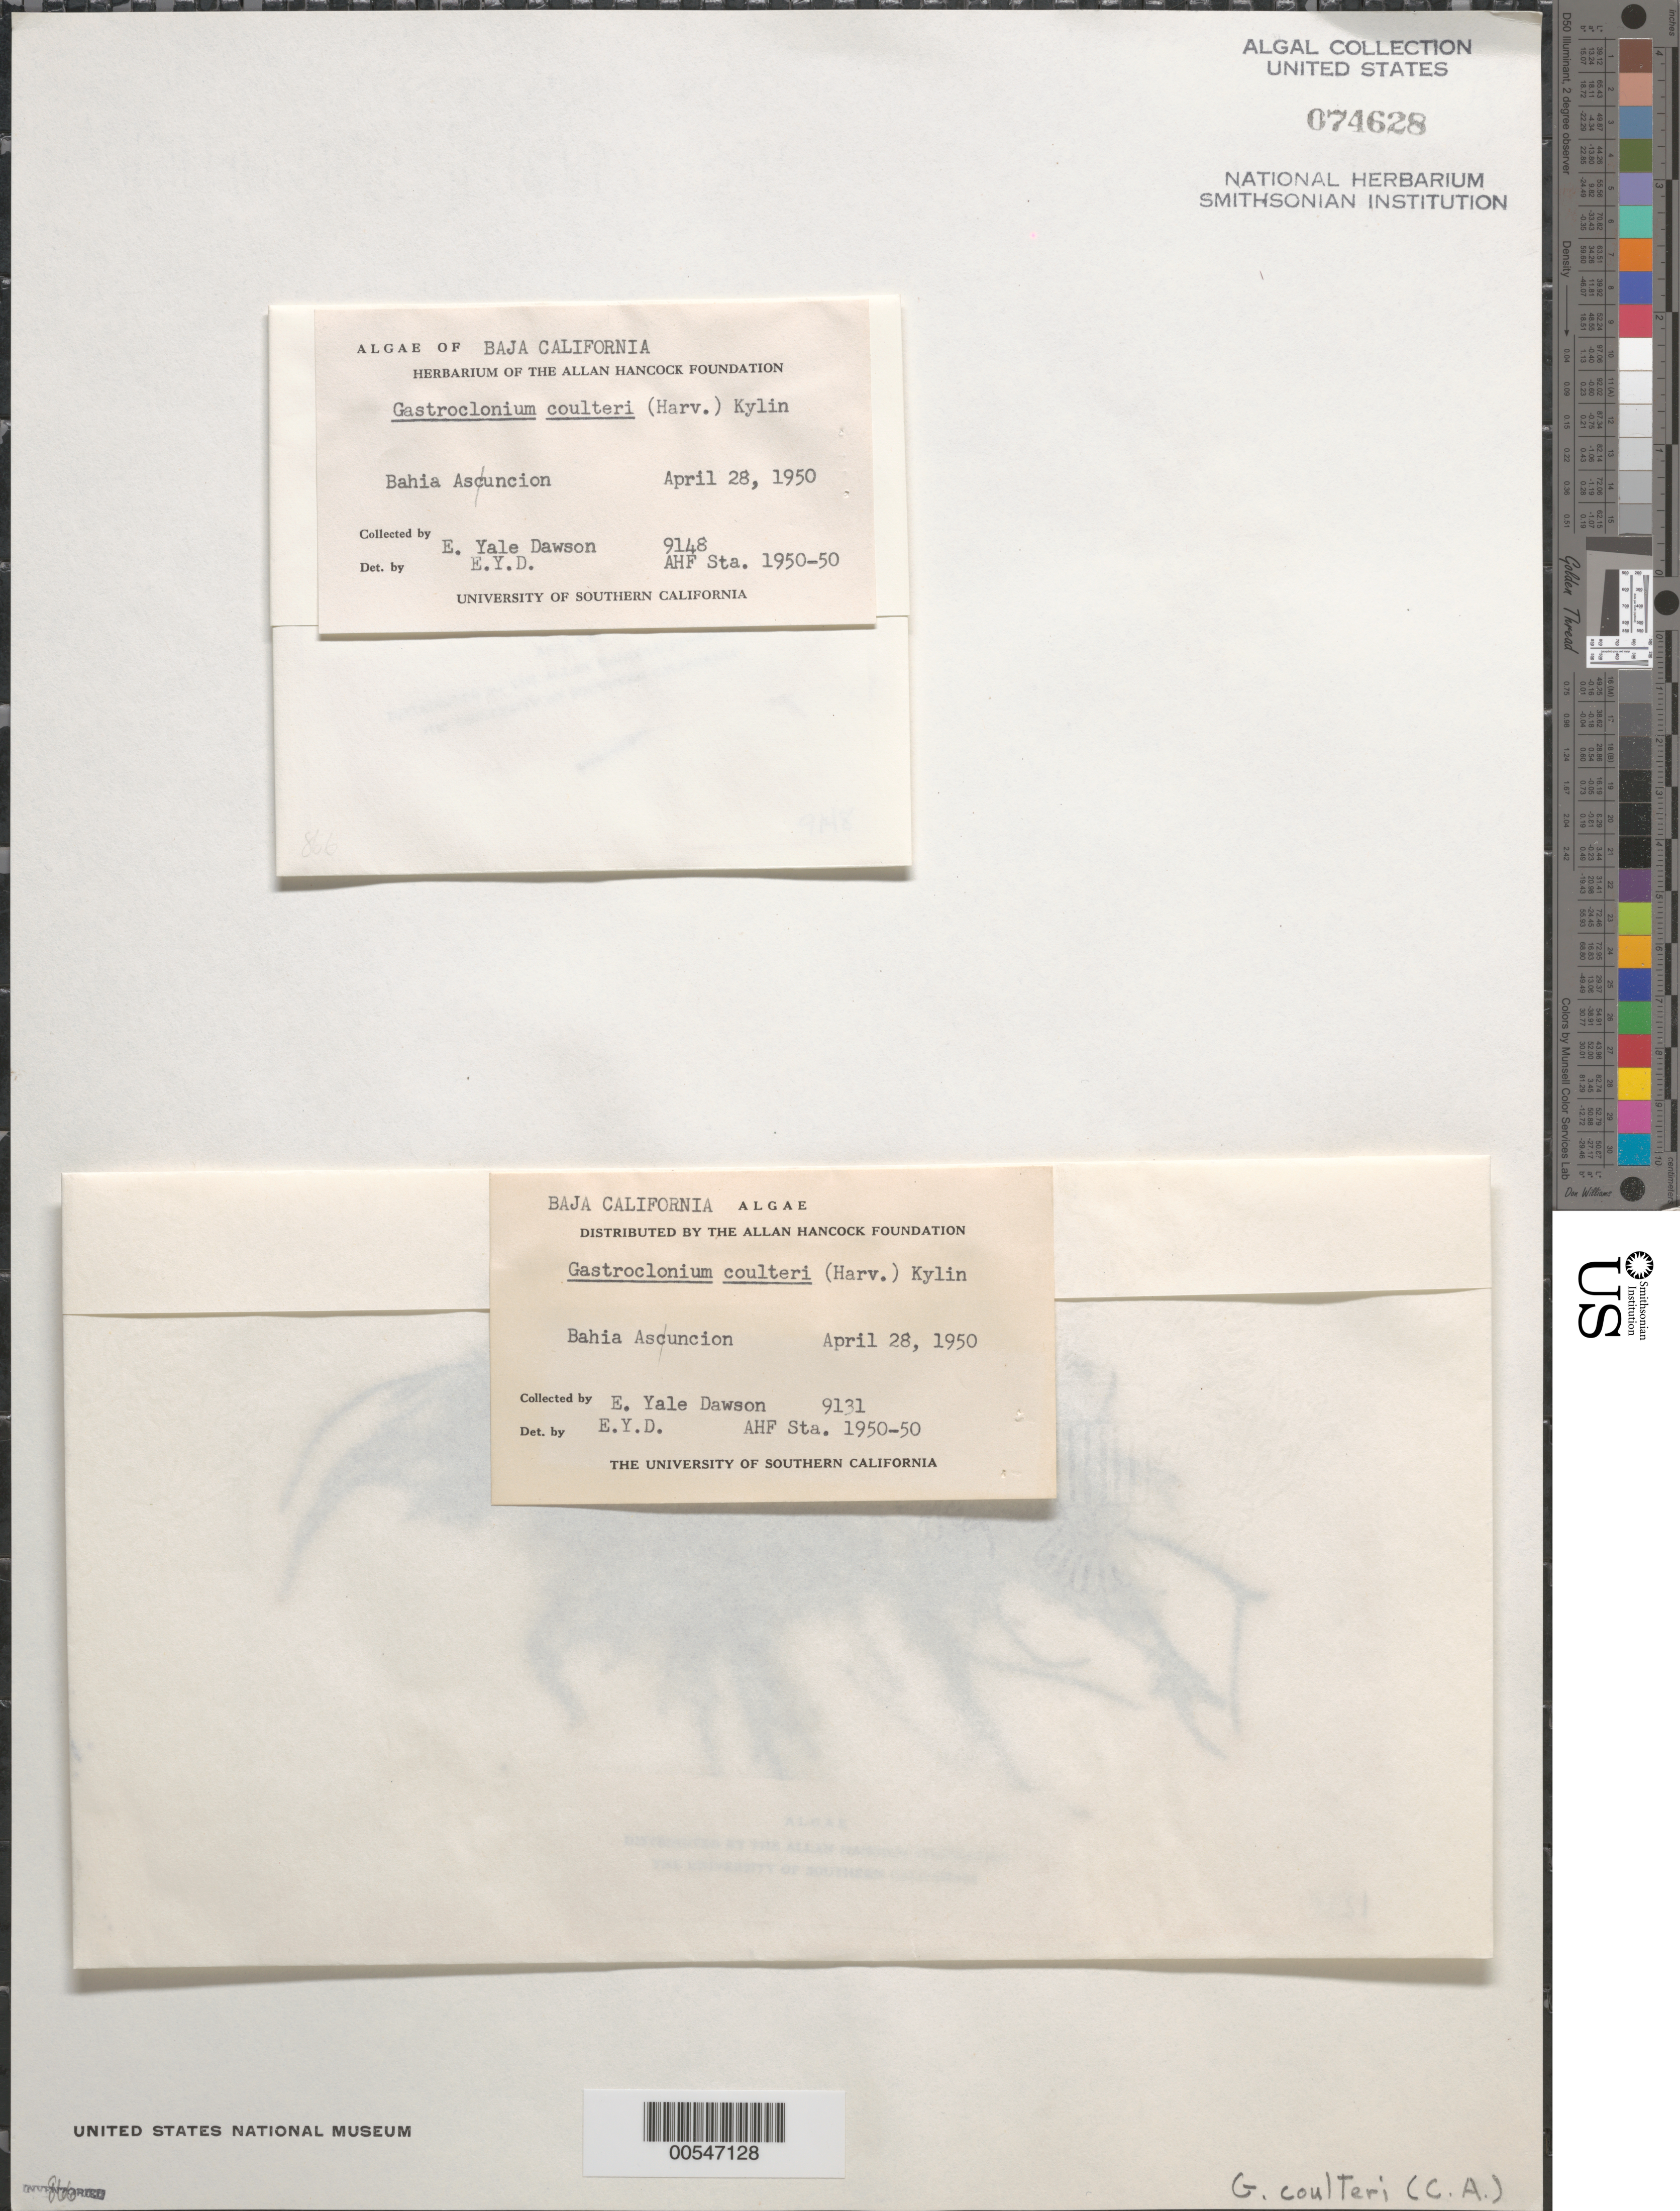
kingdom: Plantae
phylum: Rhodophyta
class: Florideophyceae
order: Rhodymeniales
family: Champiaceae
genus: Neogastroclonium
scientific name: Neogastroclonium subarticulatum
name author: (Turner) L. Le Gall et al.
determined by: Algae name updating Project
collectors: E. Y. Dawson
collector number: EYD 9131 & EYD 9148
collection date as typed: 28 Apr 1950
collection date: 1950-04-28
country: Mexico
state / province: Baja California Sur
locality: Bahia Asuncion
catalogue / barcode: US 74628